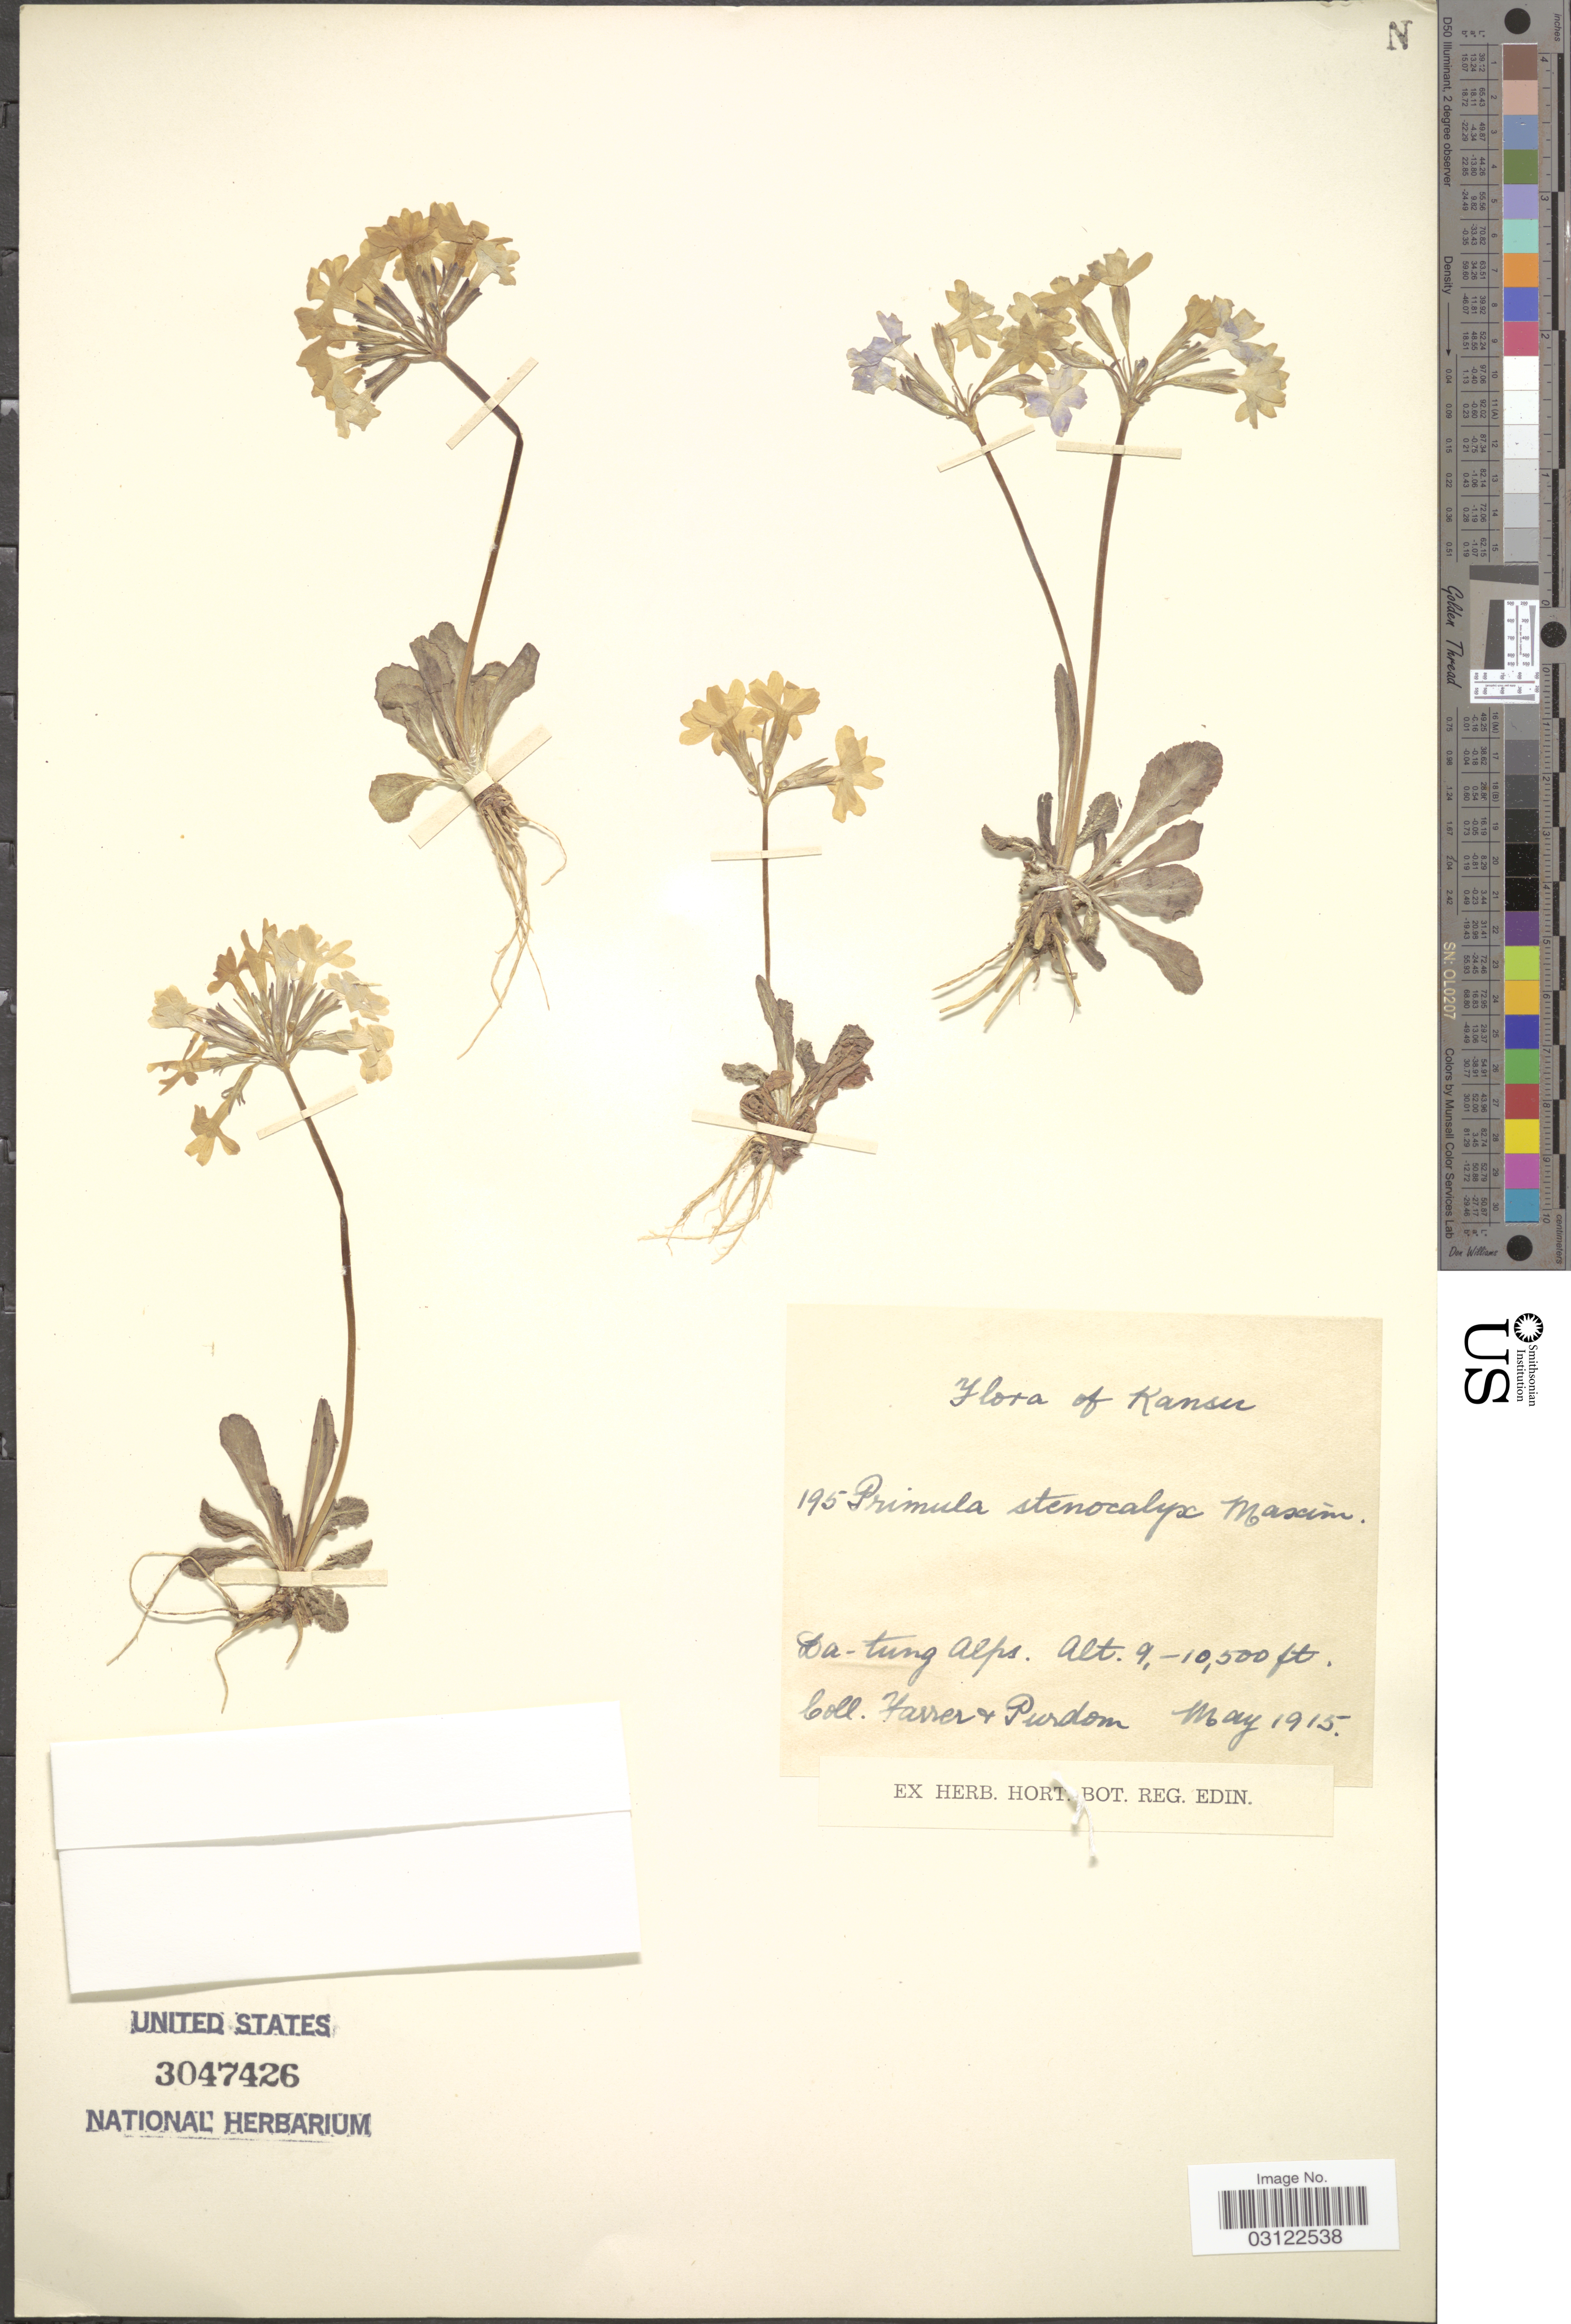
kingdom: Plantae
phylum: Tracheophyta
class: Magnoliopsida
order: Ericales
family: Primulaceae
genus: Primula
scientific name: Primula stenocalyx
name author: Maxim.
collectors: R. Farrer & W. Purdom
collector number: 195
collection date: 1915-05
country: China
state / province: Gansu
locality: Kansu. La-tung Alps.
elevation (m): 2743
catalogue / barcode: US 3047426